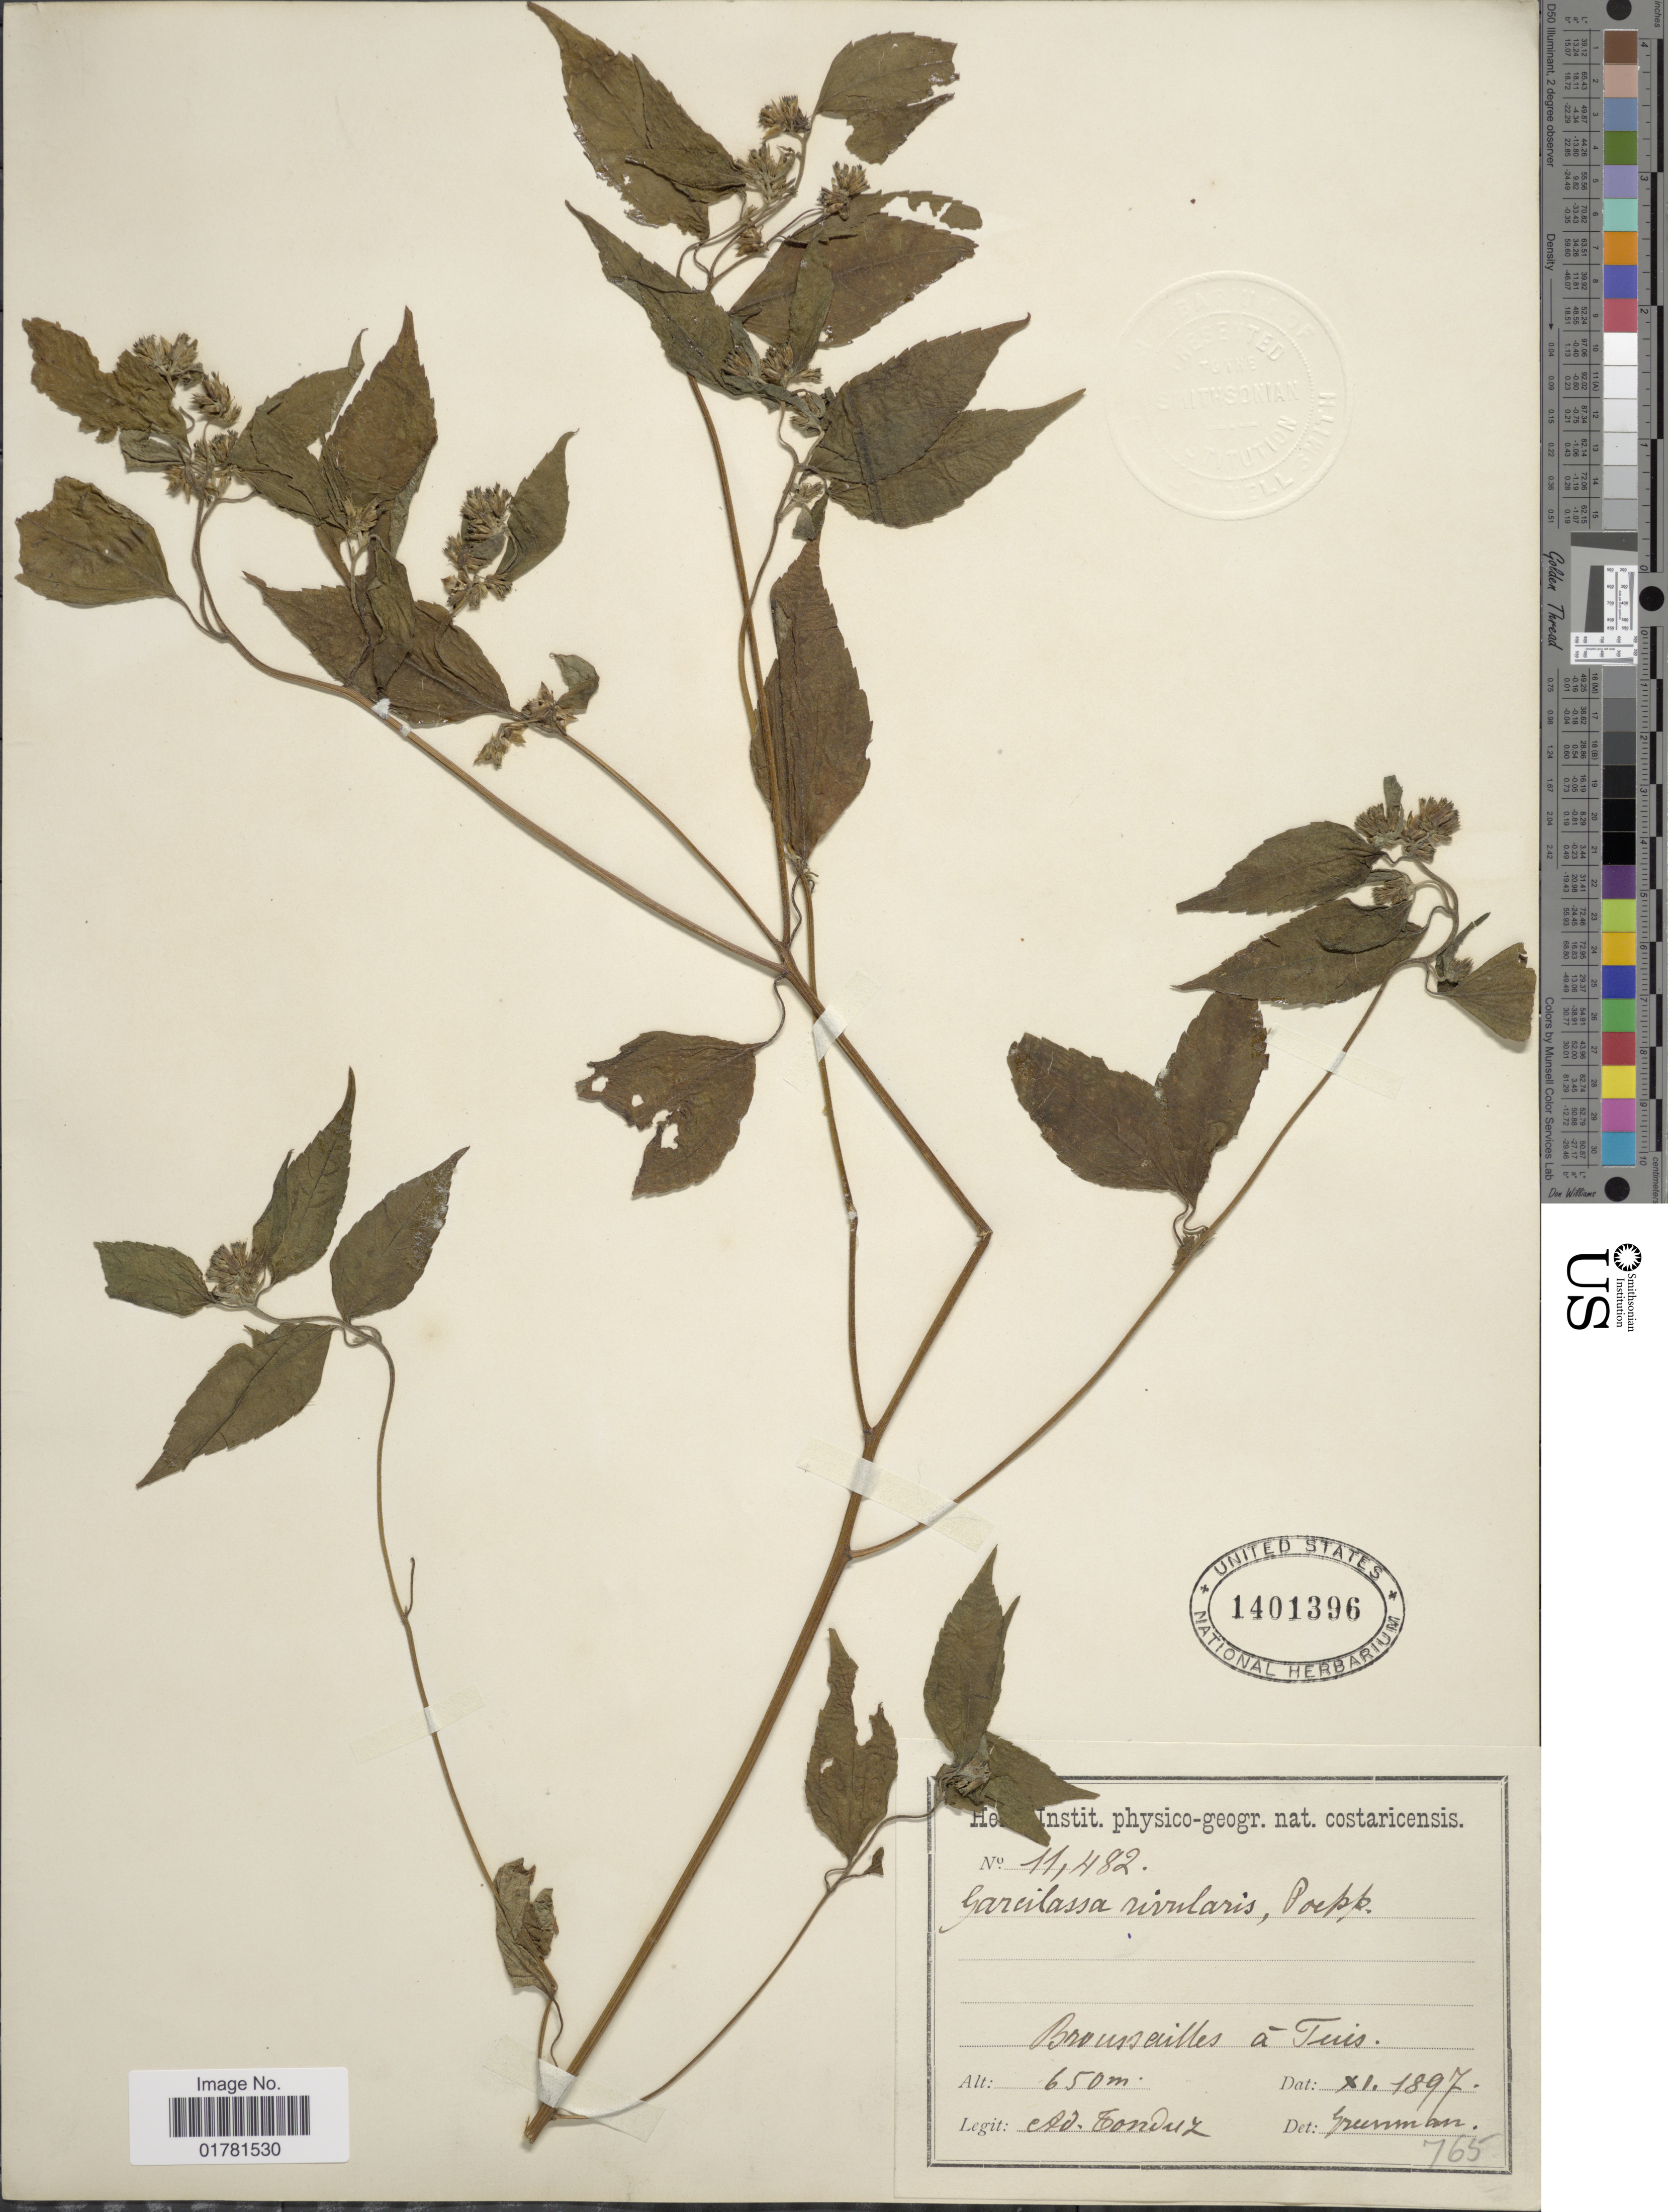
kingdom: Plantae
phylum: Tracheophyta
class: Magnoliopsida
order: Asterales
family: Asteraceae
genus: Garcilassa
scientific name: Garcilassa rivularis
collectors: A. Tonduz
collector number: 11482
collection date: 1897-11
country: Costa Rica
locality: Broussailles a Tuis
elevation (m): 650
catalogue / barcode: US 1401396